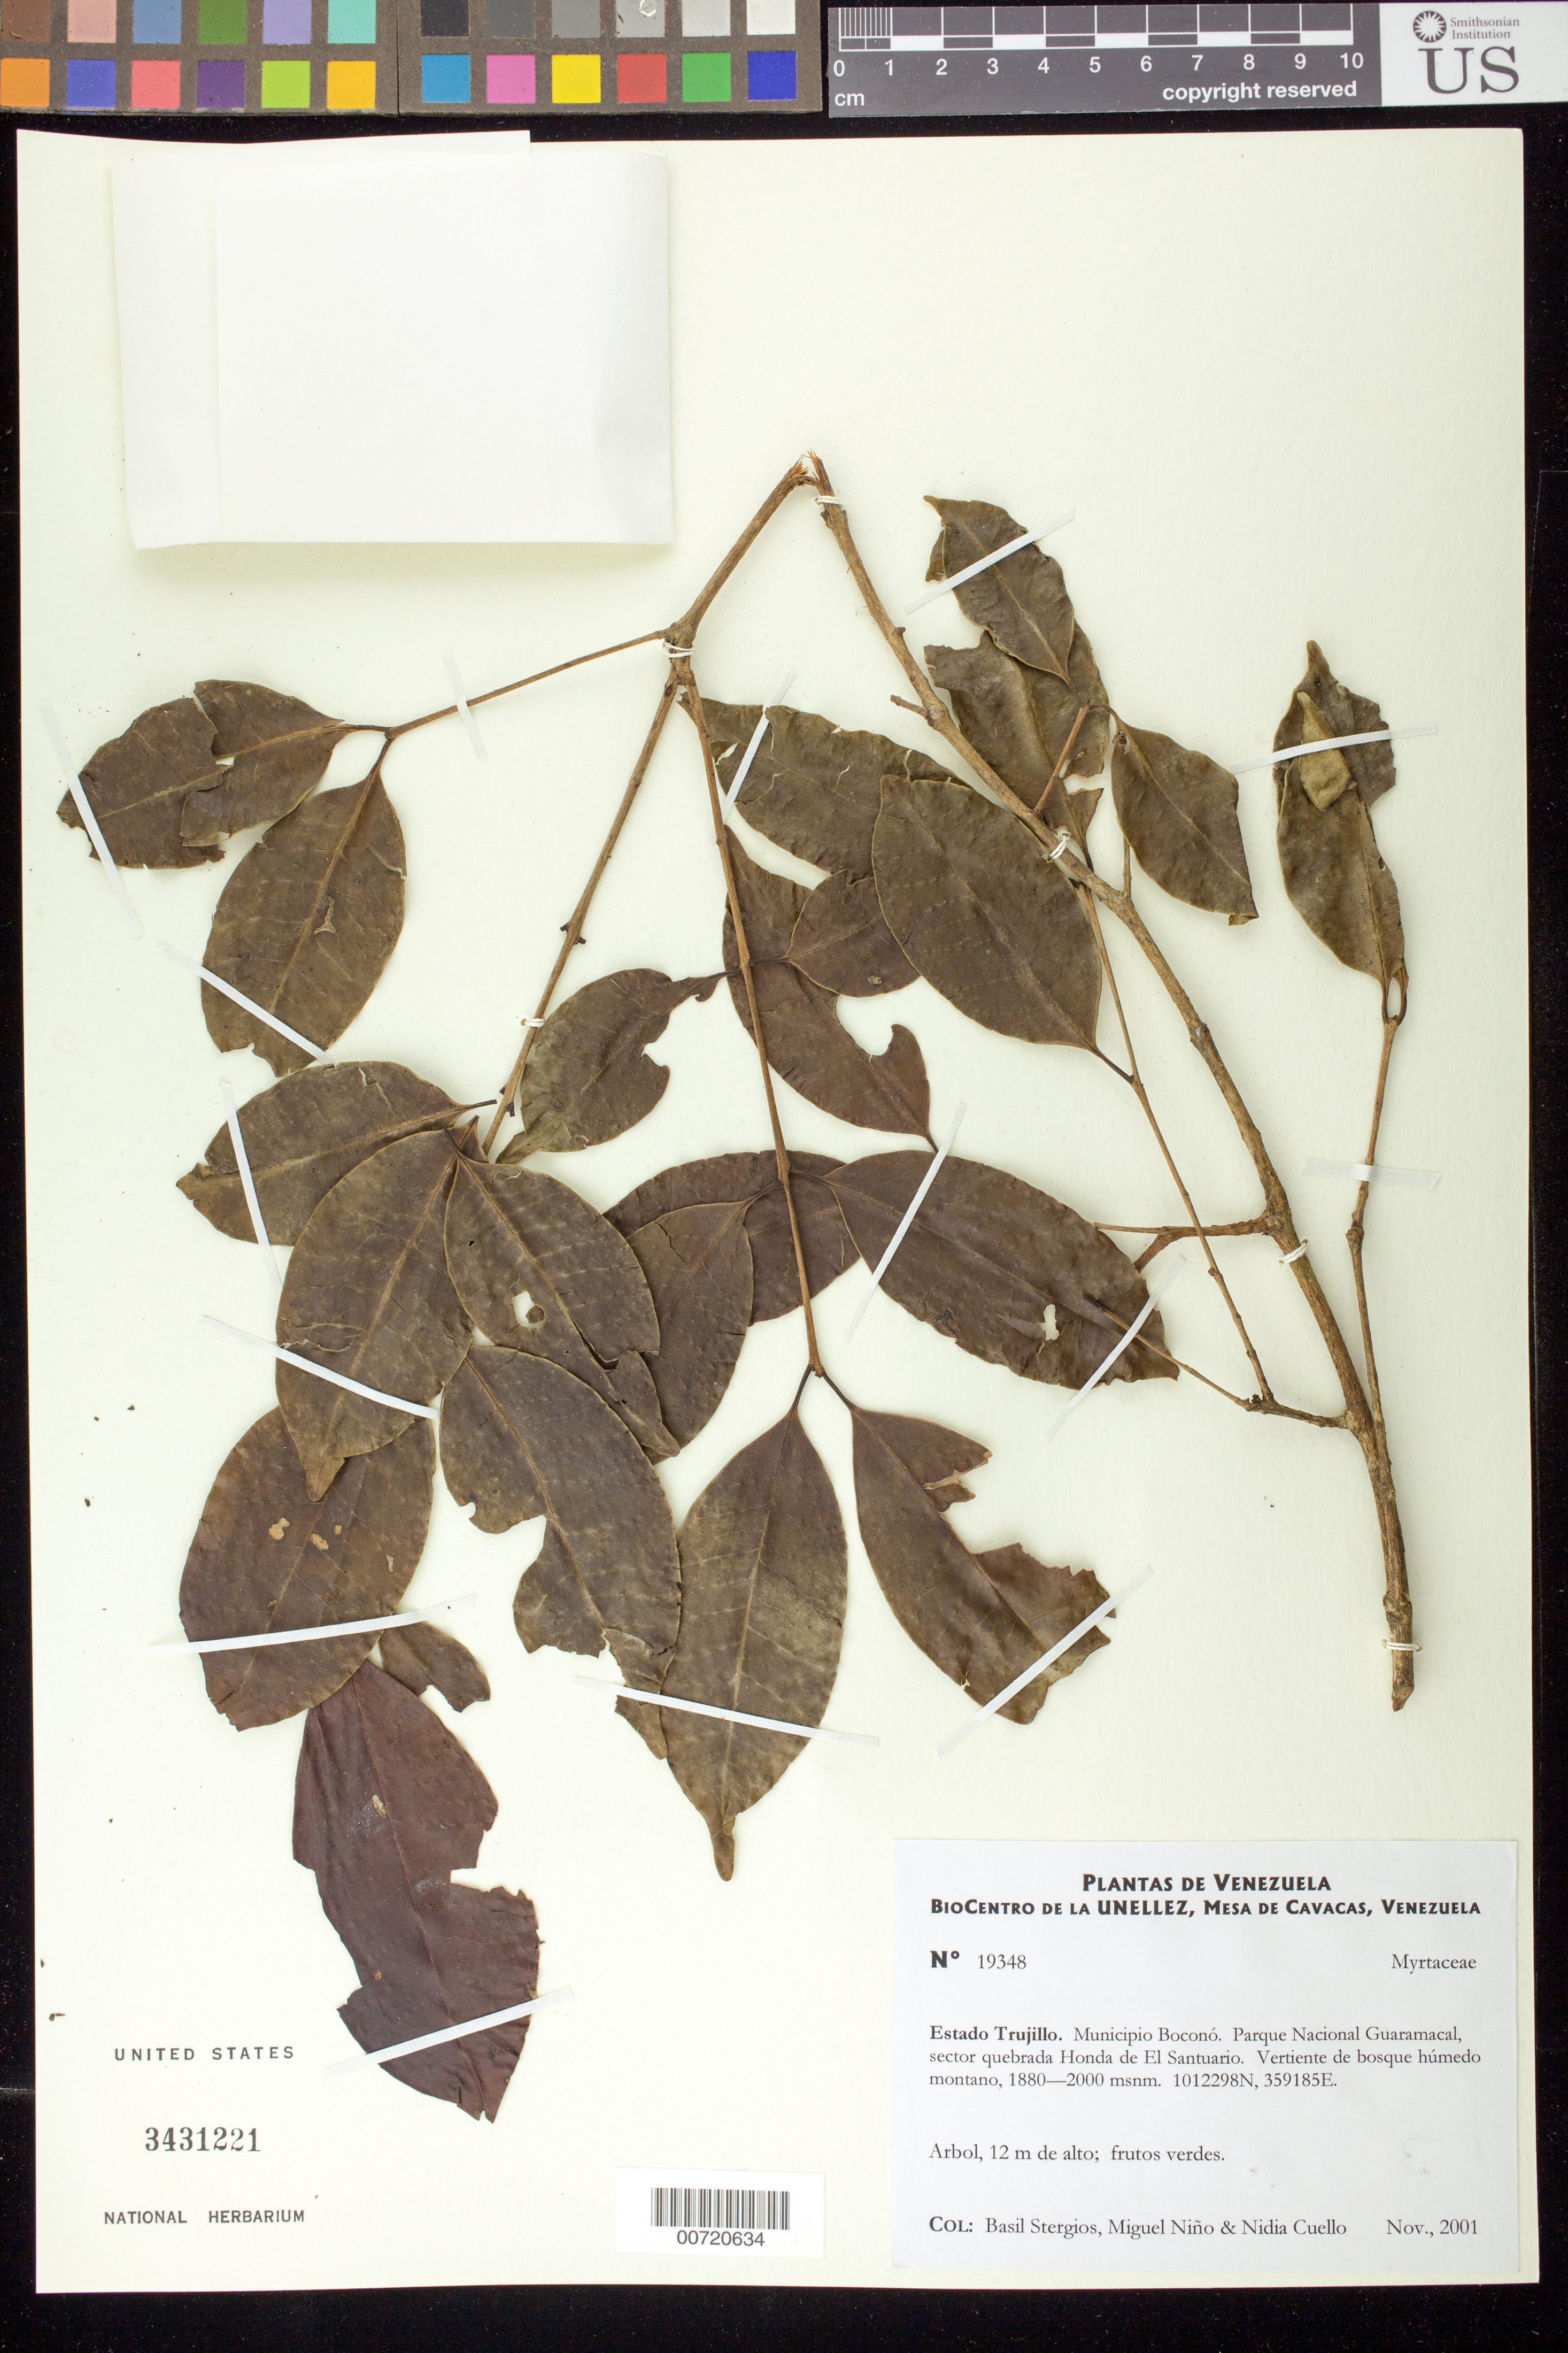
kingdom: Plantae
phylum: Tracheophyta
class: Magnoliopsida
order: Myrtales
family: Myrtaceae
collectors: B. G. Stergios, S. M. Niño & N. L. Cuello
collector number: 19348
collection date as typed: Nov 2001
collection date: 2001-11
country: Venezuela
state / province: Trujillo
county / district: Boconó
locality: Parque Nacional Guaramacal. Sector quebrada Honda de El Santuario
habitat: Vertiente de bosque húmedo montano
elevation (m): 1880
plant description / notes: PORT, US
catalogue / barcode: US 3431221